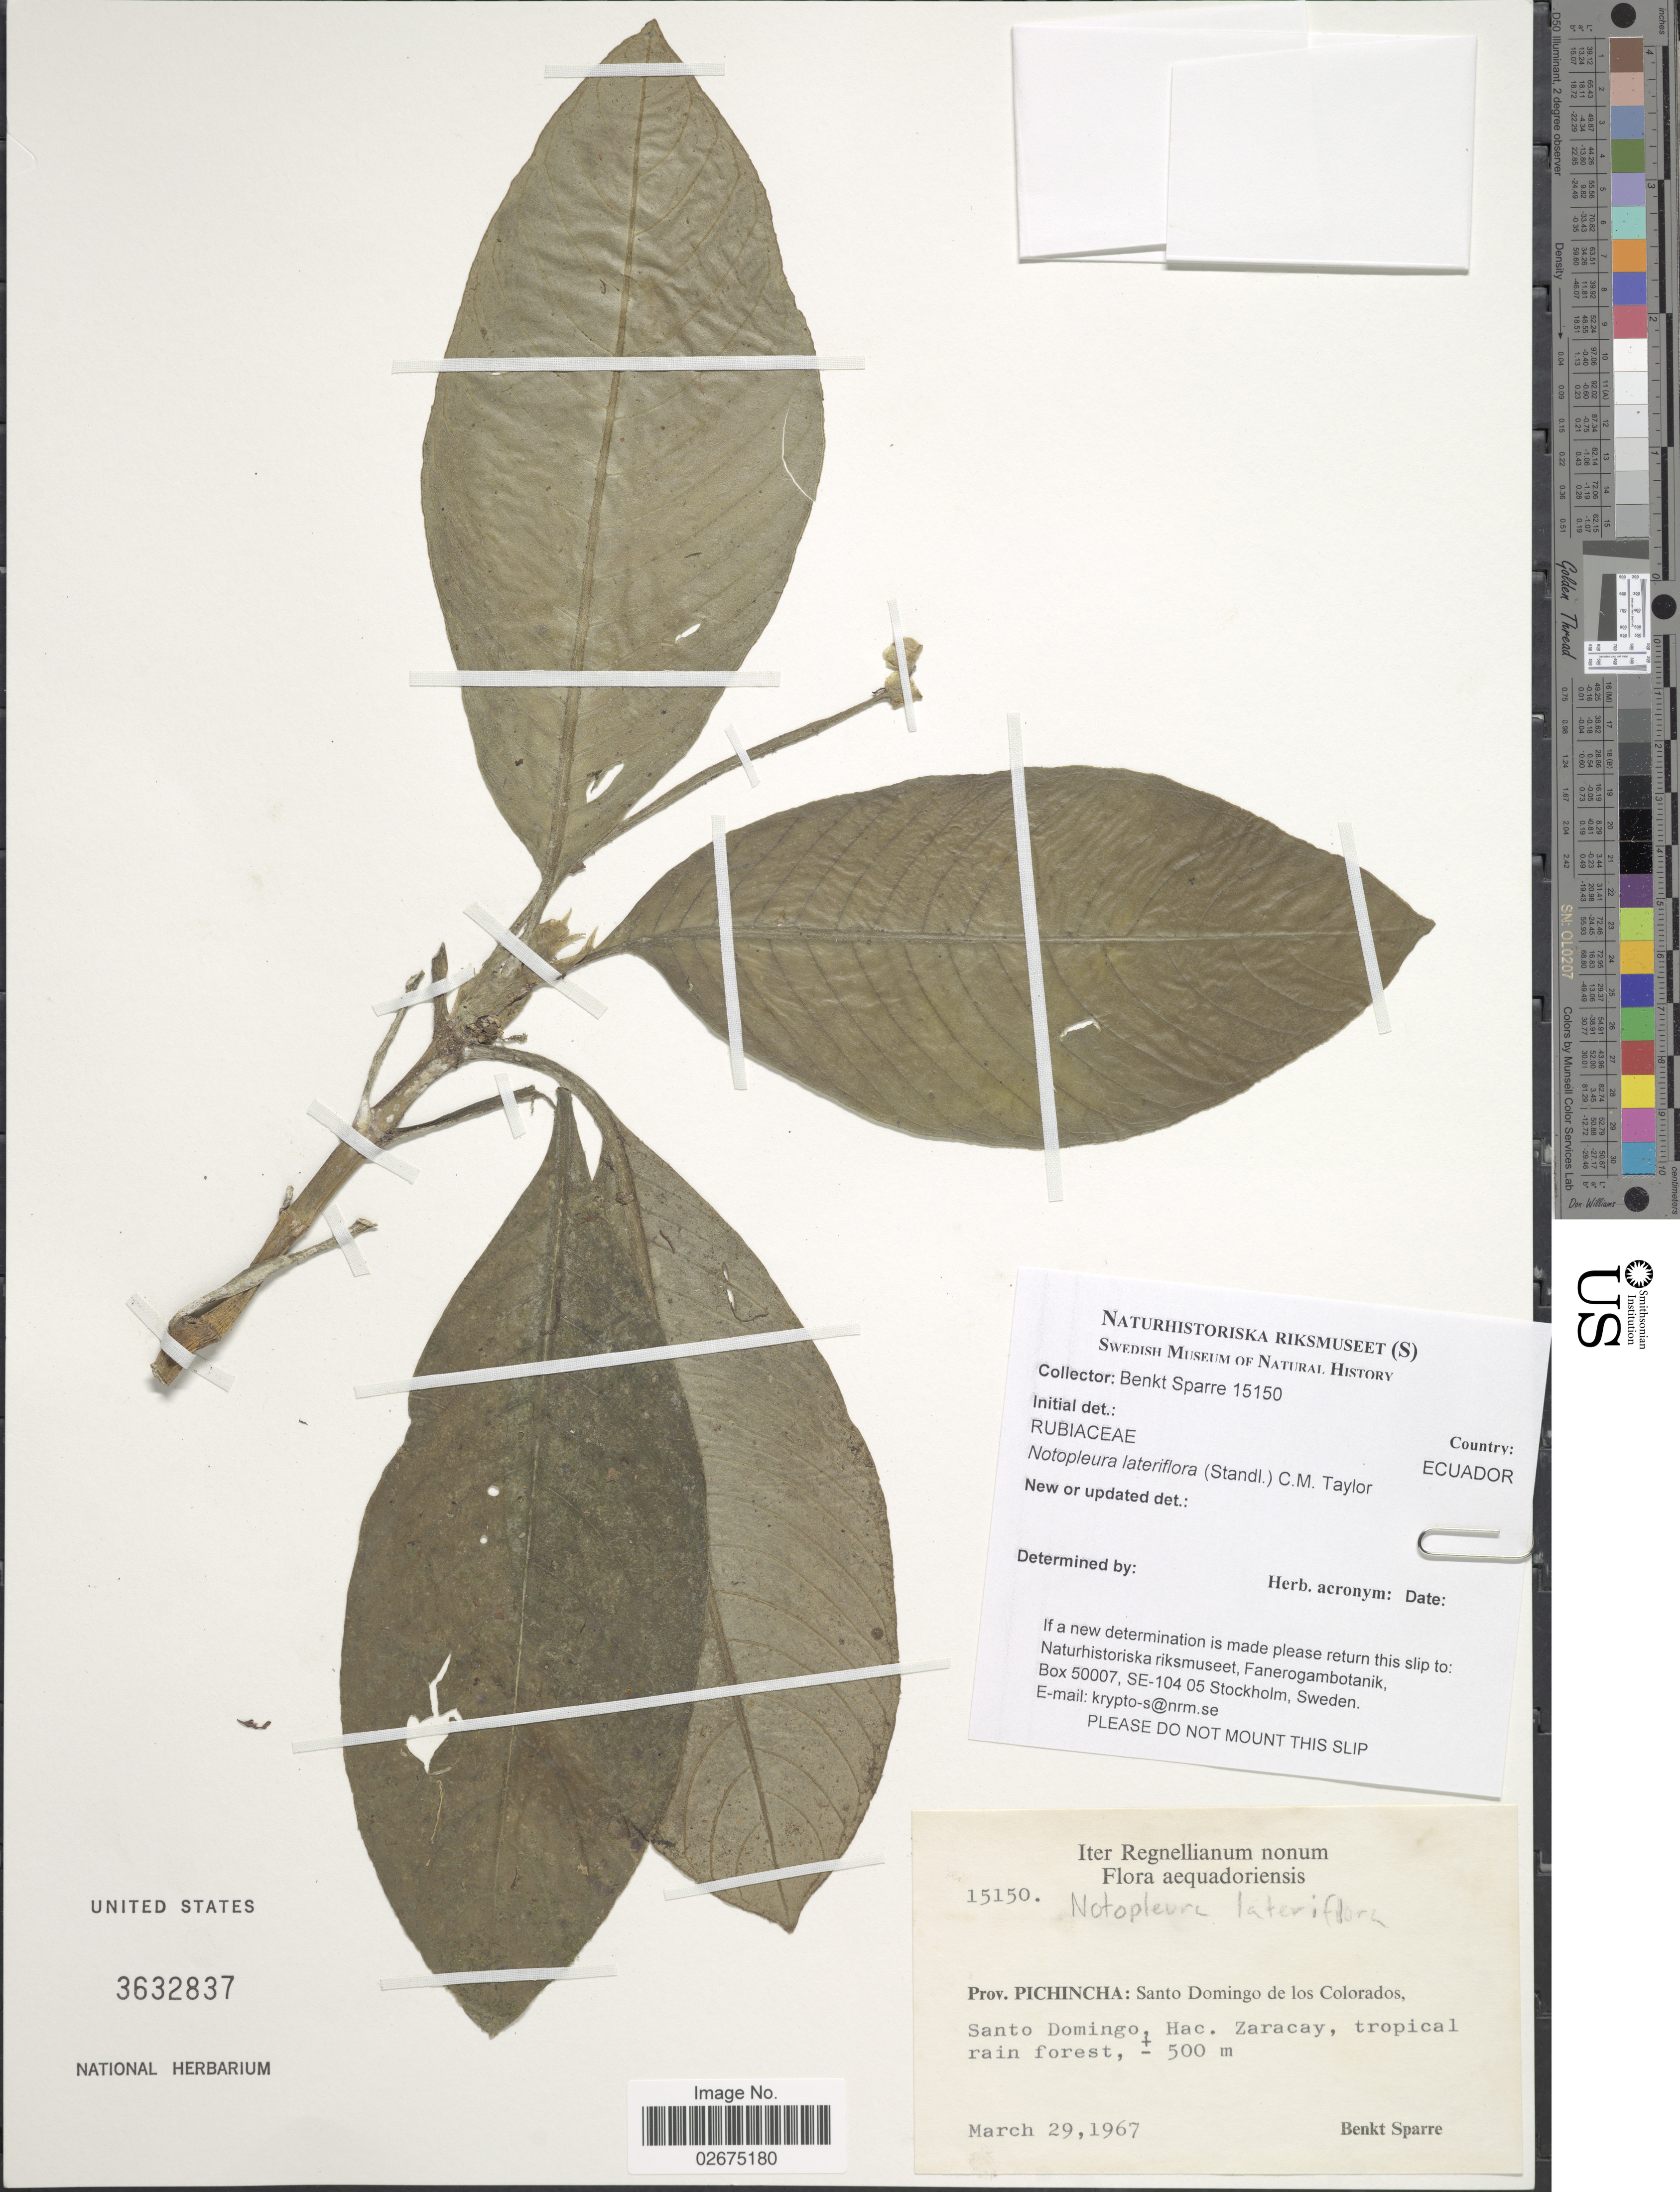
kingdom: Plantae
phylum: Tracheophyta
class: Magnoliopsida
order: Gentianales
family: Rubiaceae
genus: Notopleura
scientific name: Notopleura lateriflora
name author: (Standl.) C.M. Taylor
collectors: B. Sparre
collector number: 15150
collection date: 1967-03-29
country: Ecuador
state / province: Pichincha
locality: Santo Domingo de los Colorados, Santo Domingo, Hac. Zaracay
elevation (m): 500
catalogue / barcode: US 3632837